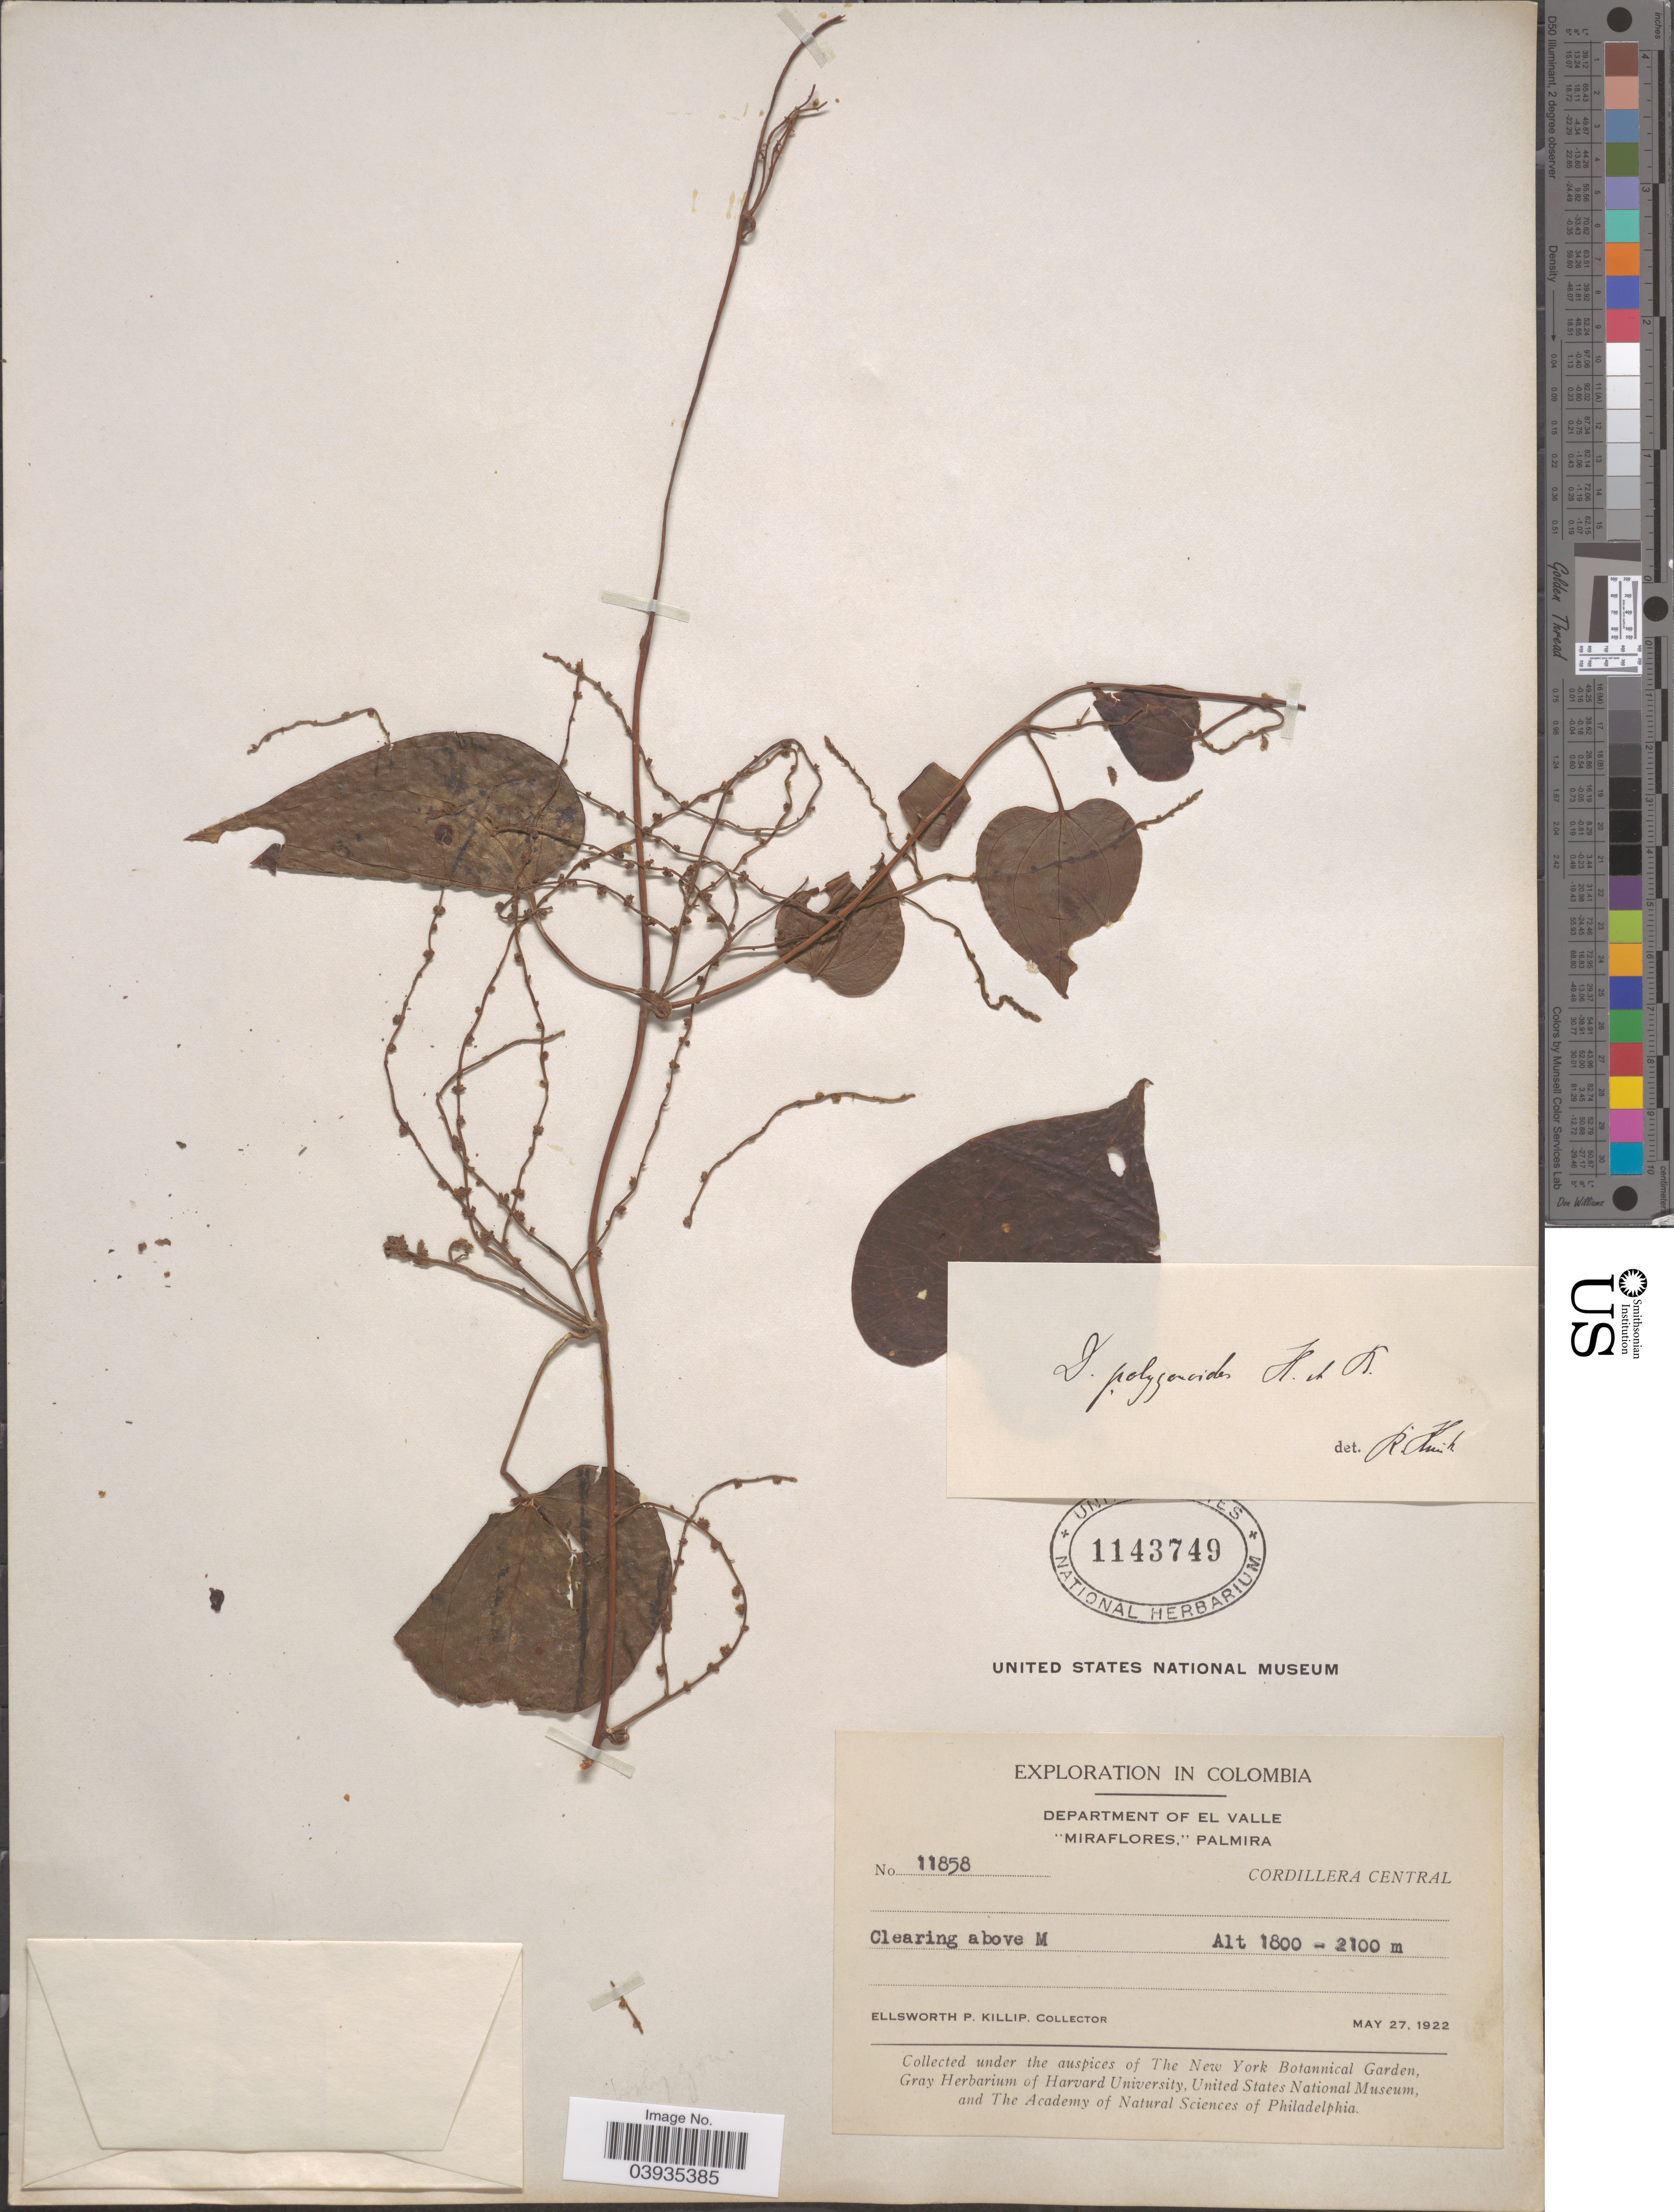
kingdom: Plantae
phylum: Tracheophyta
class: Liliopsida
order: Dioscoreales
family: Dioscoreaceae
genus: Dioscorea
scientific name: Dioscorea polygonoides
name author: Humb. & Bonpl. ex Willd.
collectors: E. P. Killip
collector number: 11858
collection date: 1922-05-27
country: Colombia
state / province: Valle del Cauca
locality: Department of El Valle. "Miraflores," Palmira. Cordillera Central. Clearing above M.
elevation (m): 1800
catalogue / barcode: US 1143749